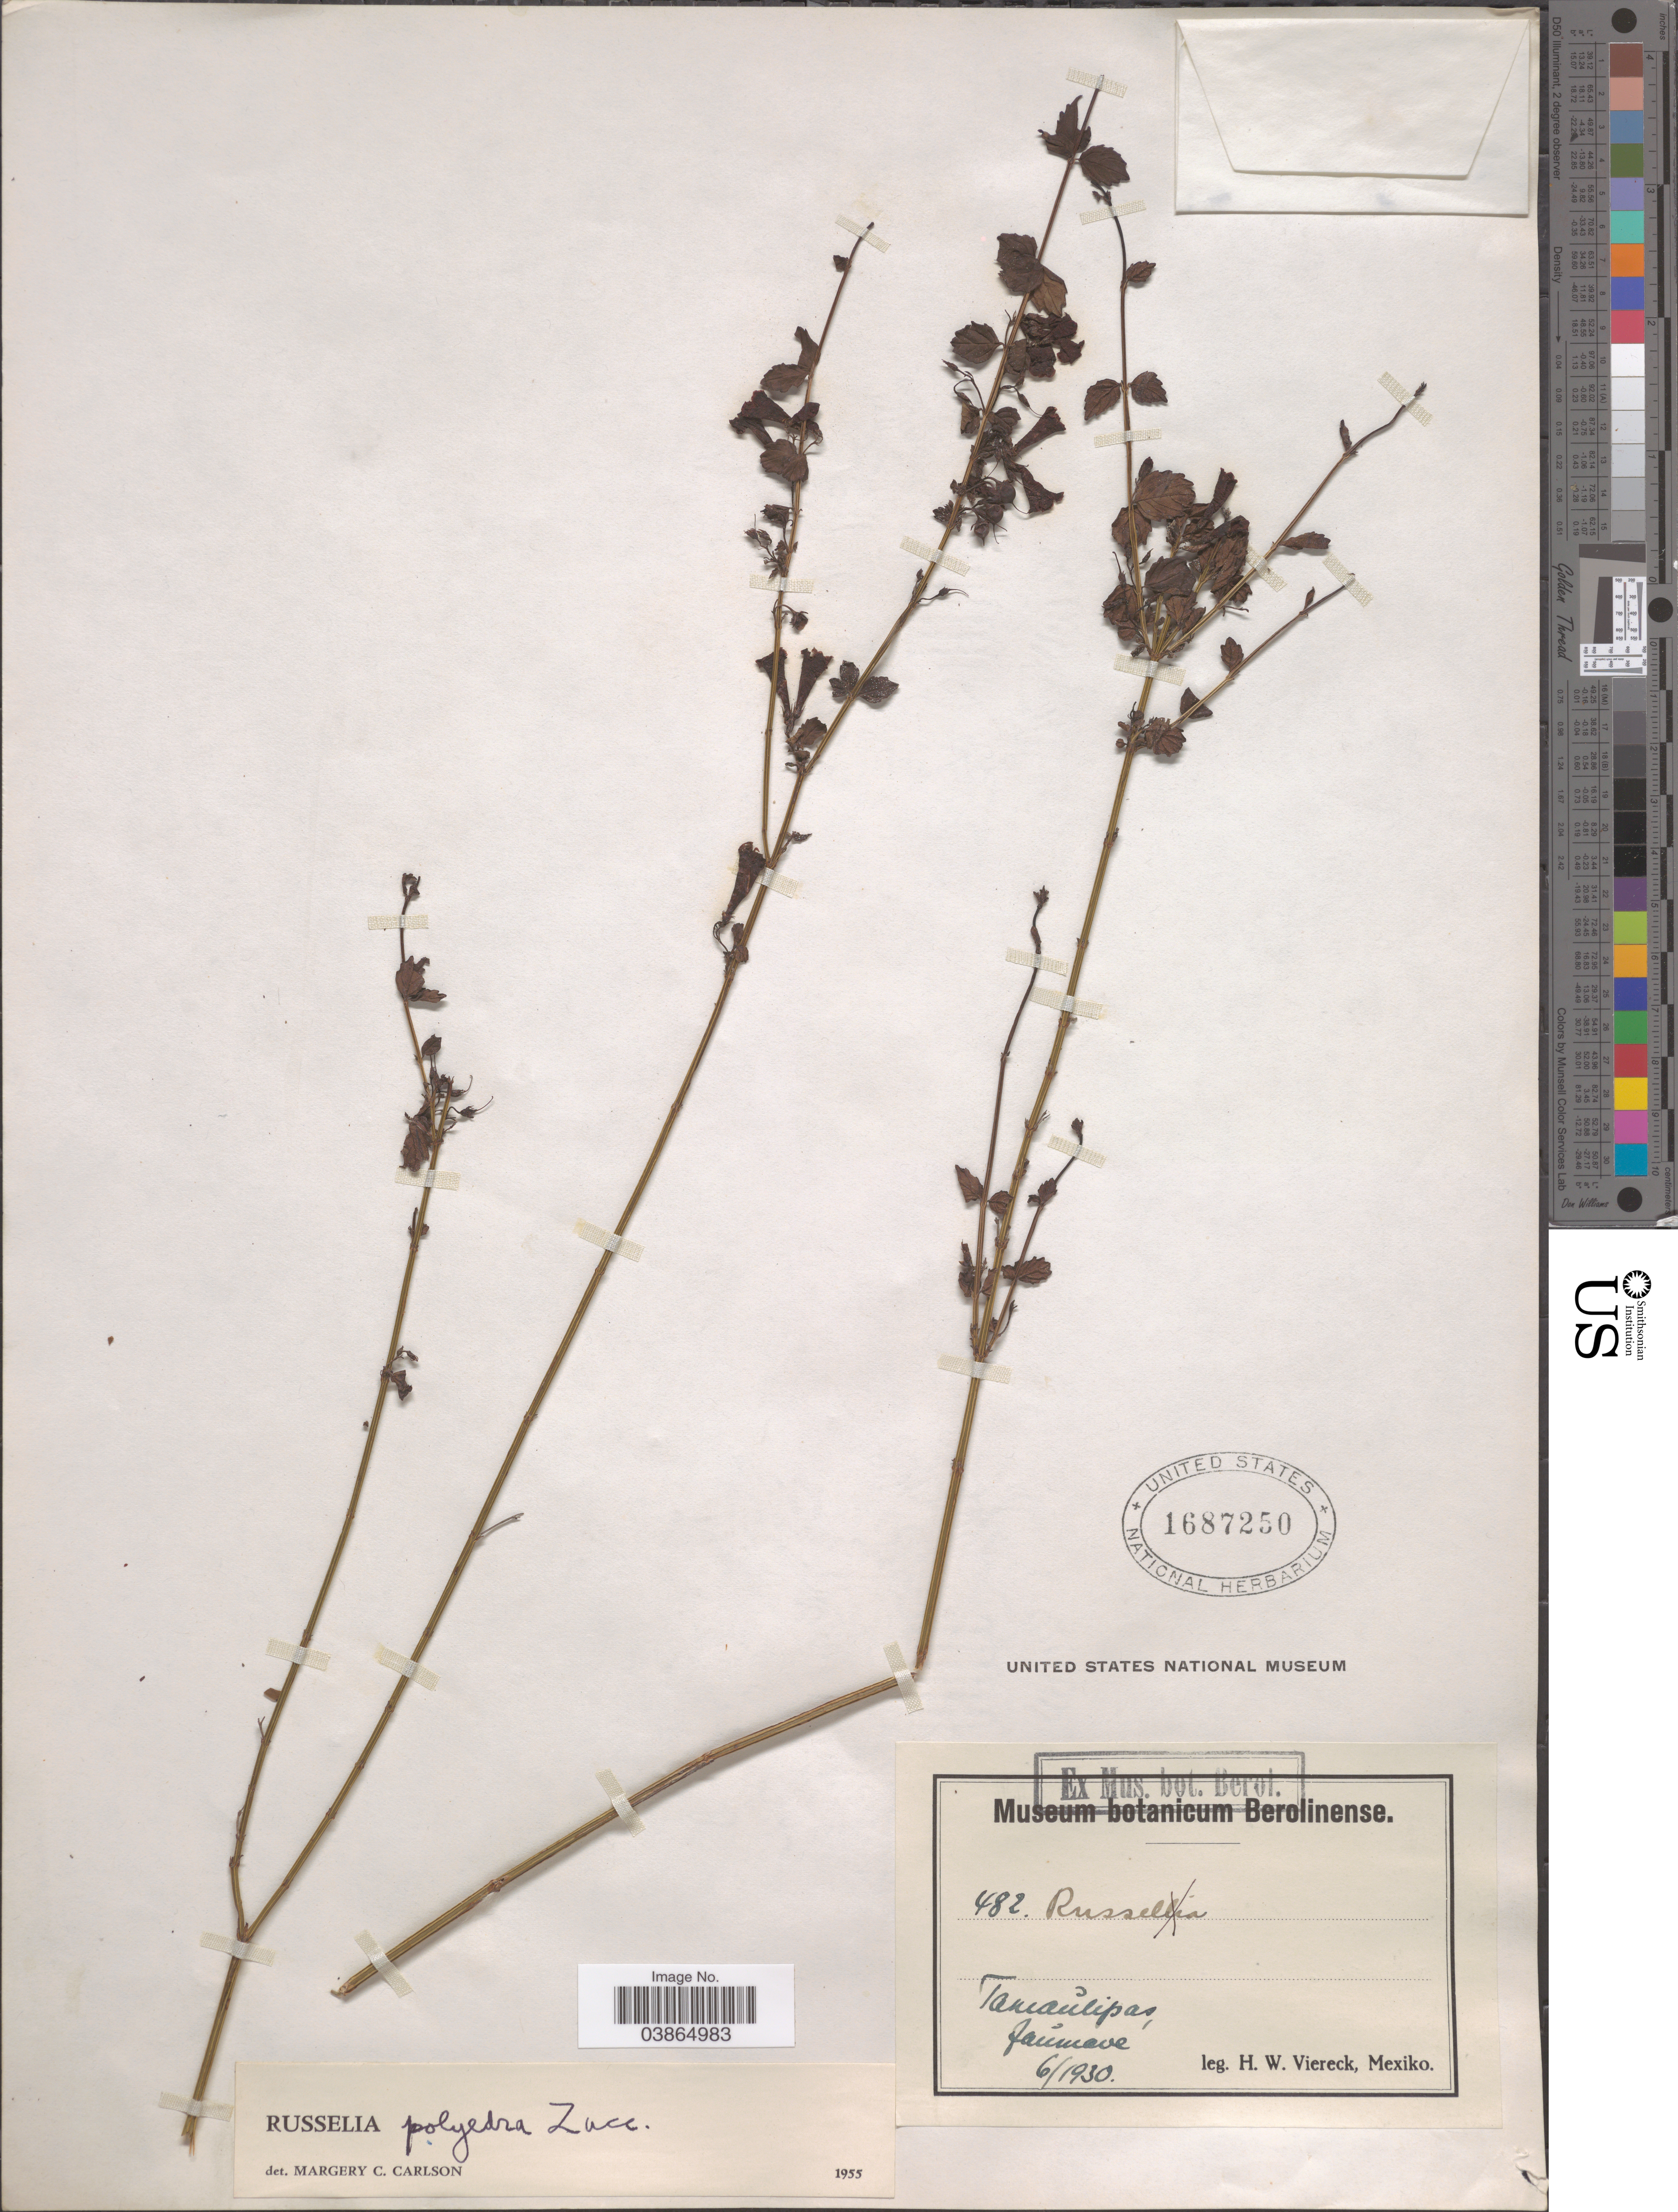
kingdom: Plantae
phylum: Tracheophyta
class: Magnoliopsida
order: Lamiales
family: Plantaginaceae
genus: Russelia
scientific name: Russelia polyedra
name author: Zucc.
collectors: H. W. Viereck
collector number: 482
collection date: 1930-06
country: Mexico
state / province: Tamaulipas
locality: Jaŭmave.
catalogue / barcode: US 1687250